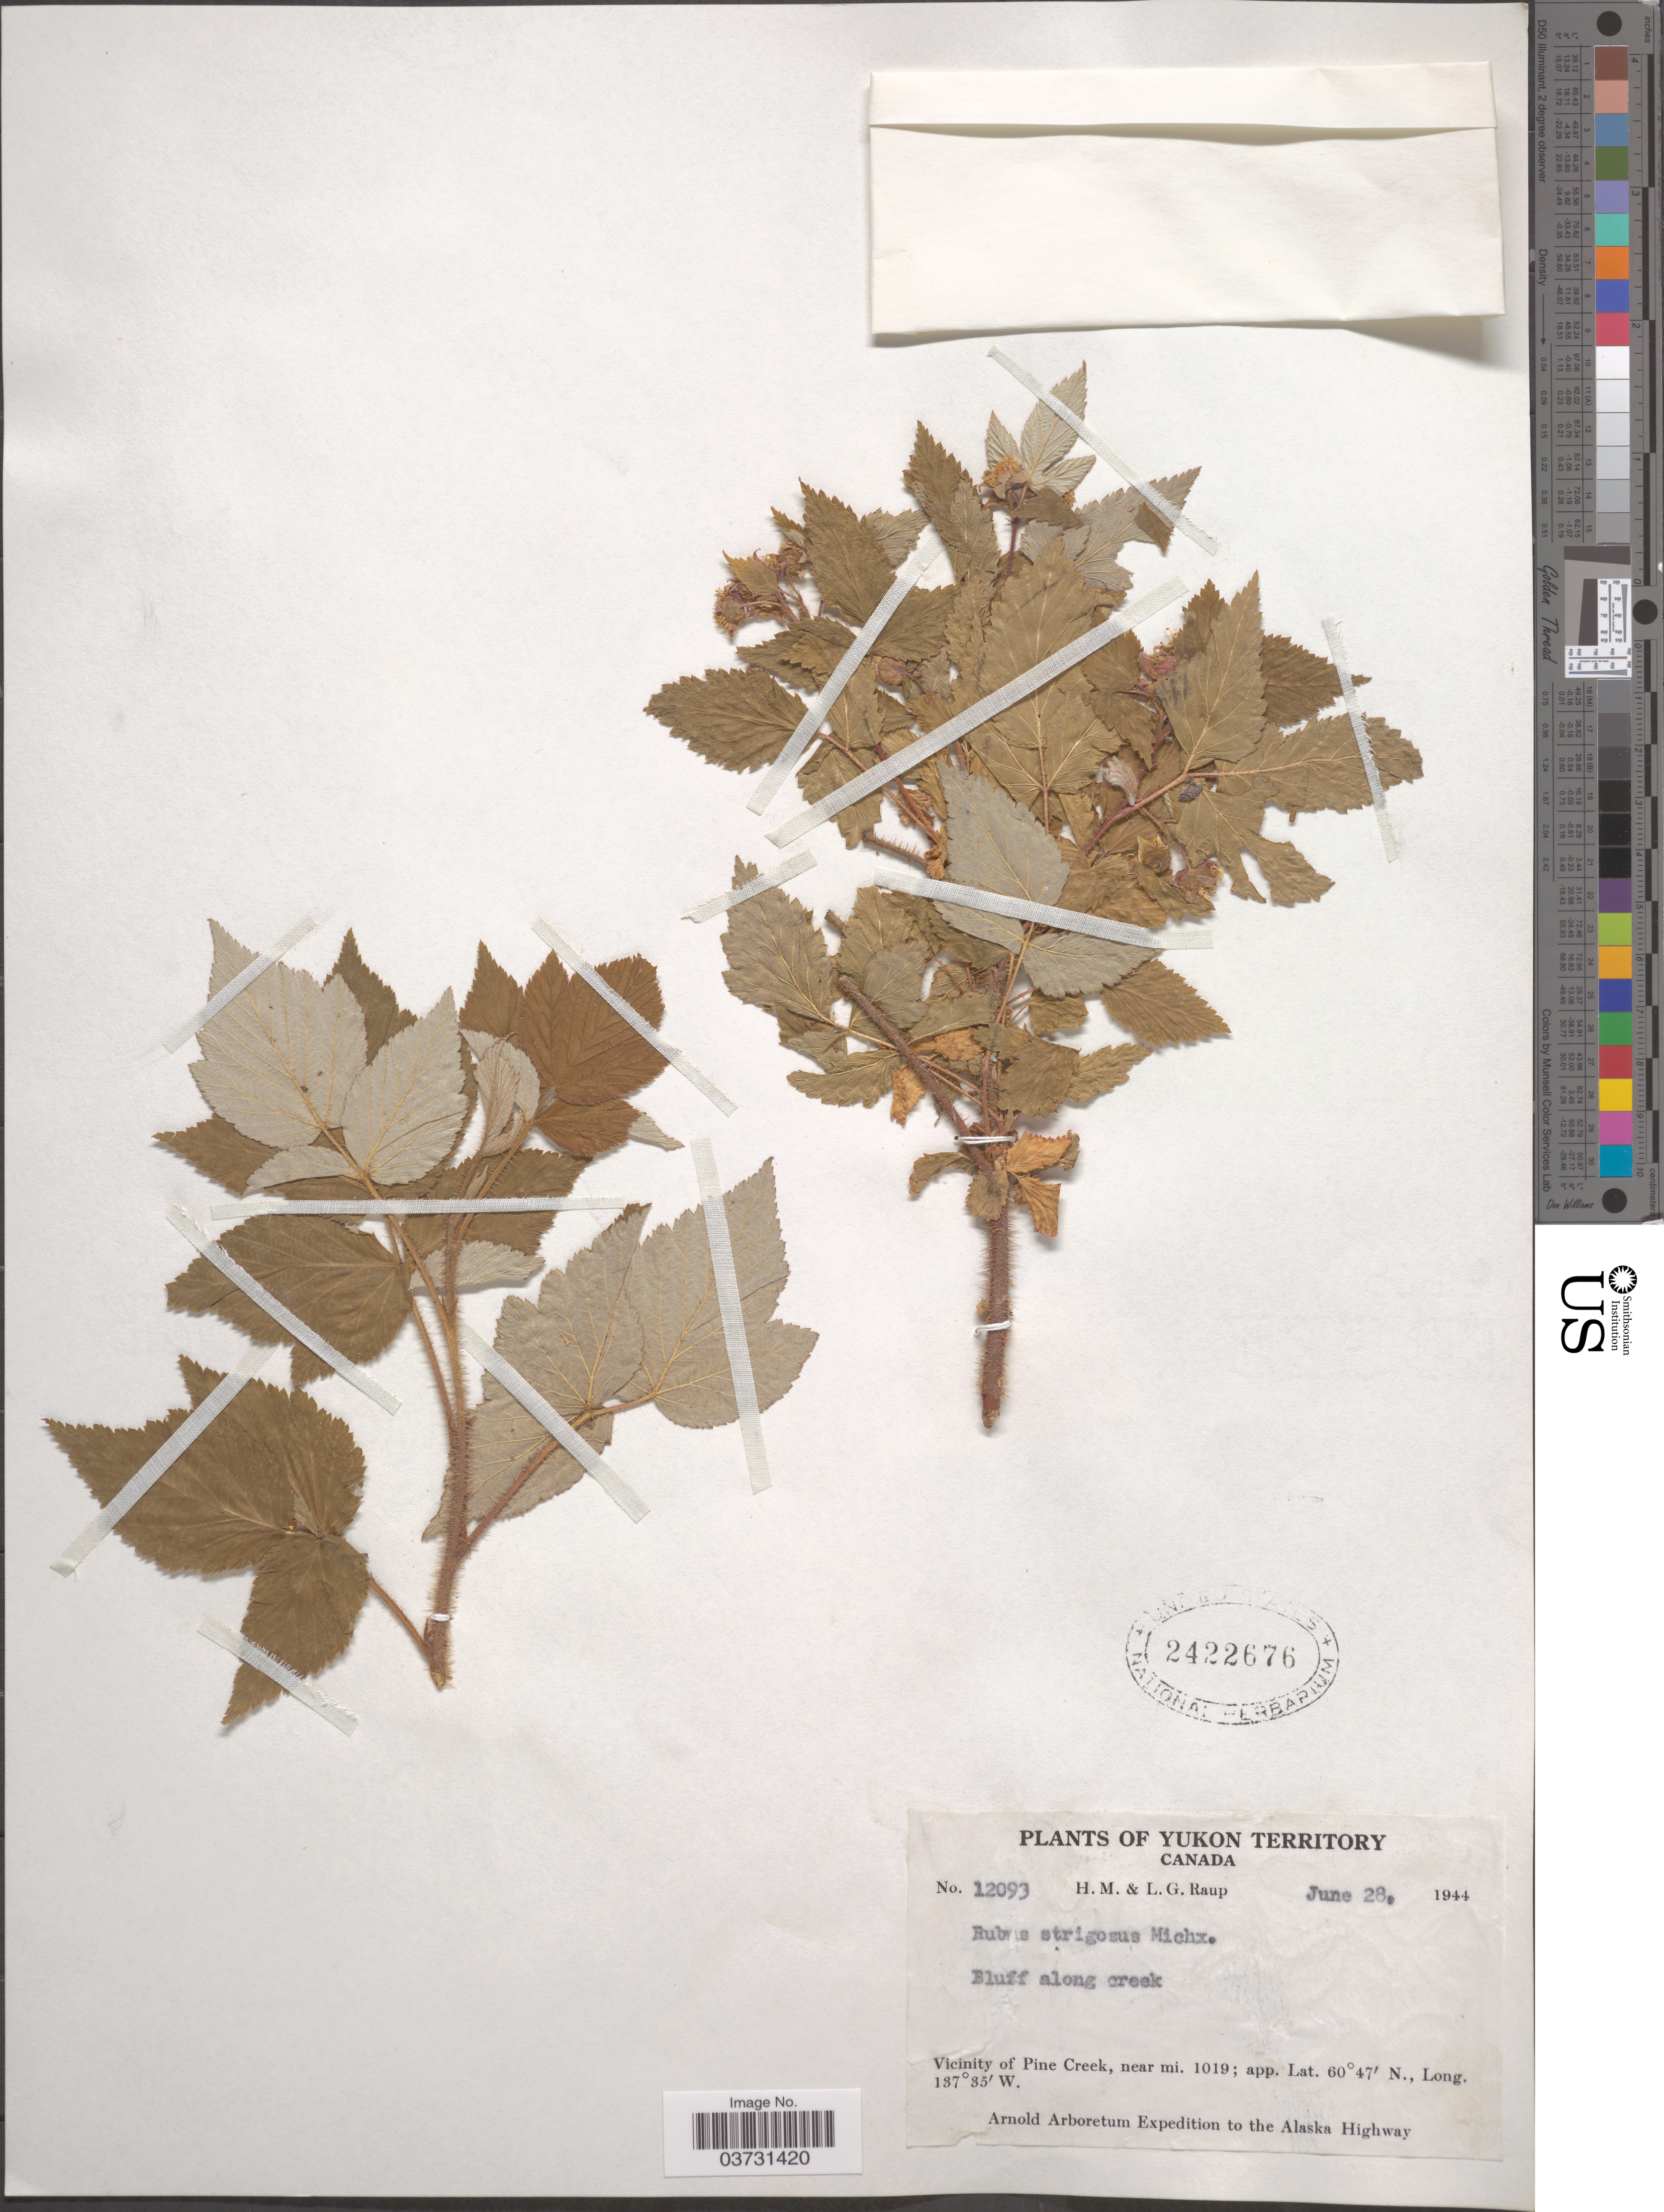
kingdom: Plantae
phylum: Tracheophyta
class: Magnoliopsida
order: Rosales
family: Rosaceae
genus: Rubus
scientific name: Rubus strigosus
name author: Michx.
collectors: H. Raup & L. Raup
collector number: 12093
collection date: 1944-06-28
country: Canada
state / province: Yukon Territory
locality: Bluff along creek. Vicinity of Pine Creek, near mi. 1019. The Alaska Highway.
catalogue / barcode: US 2422676